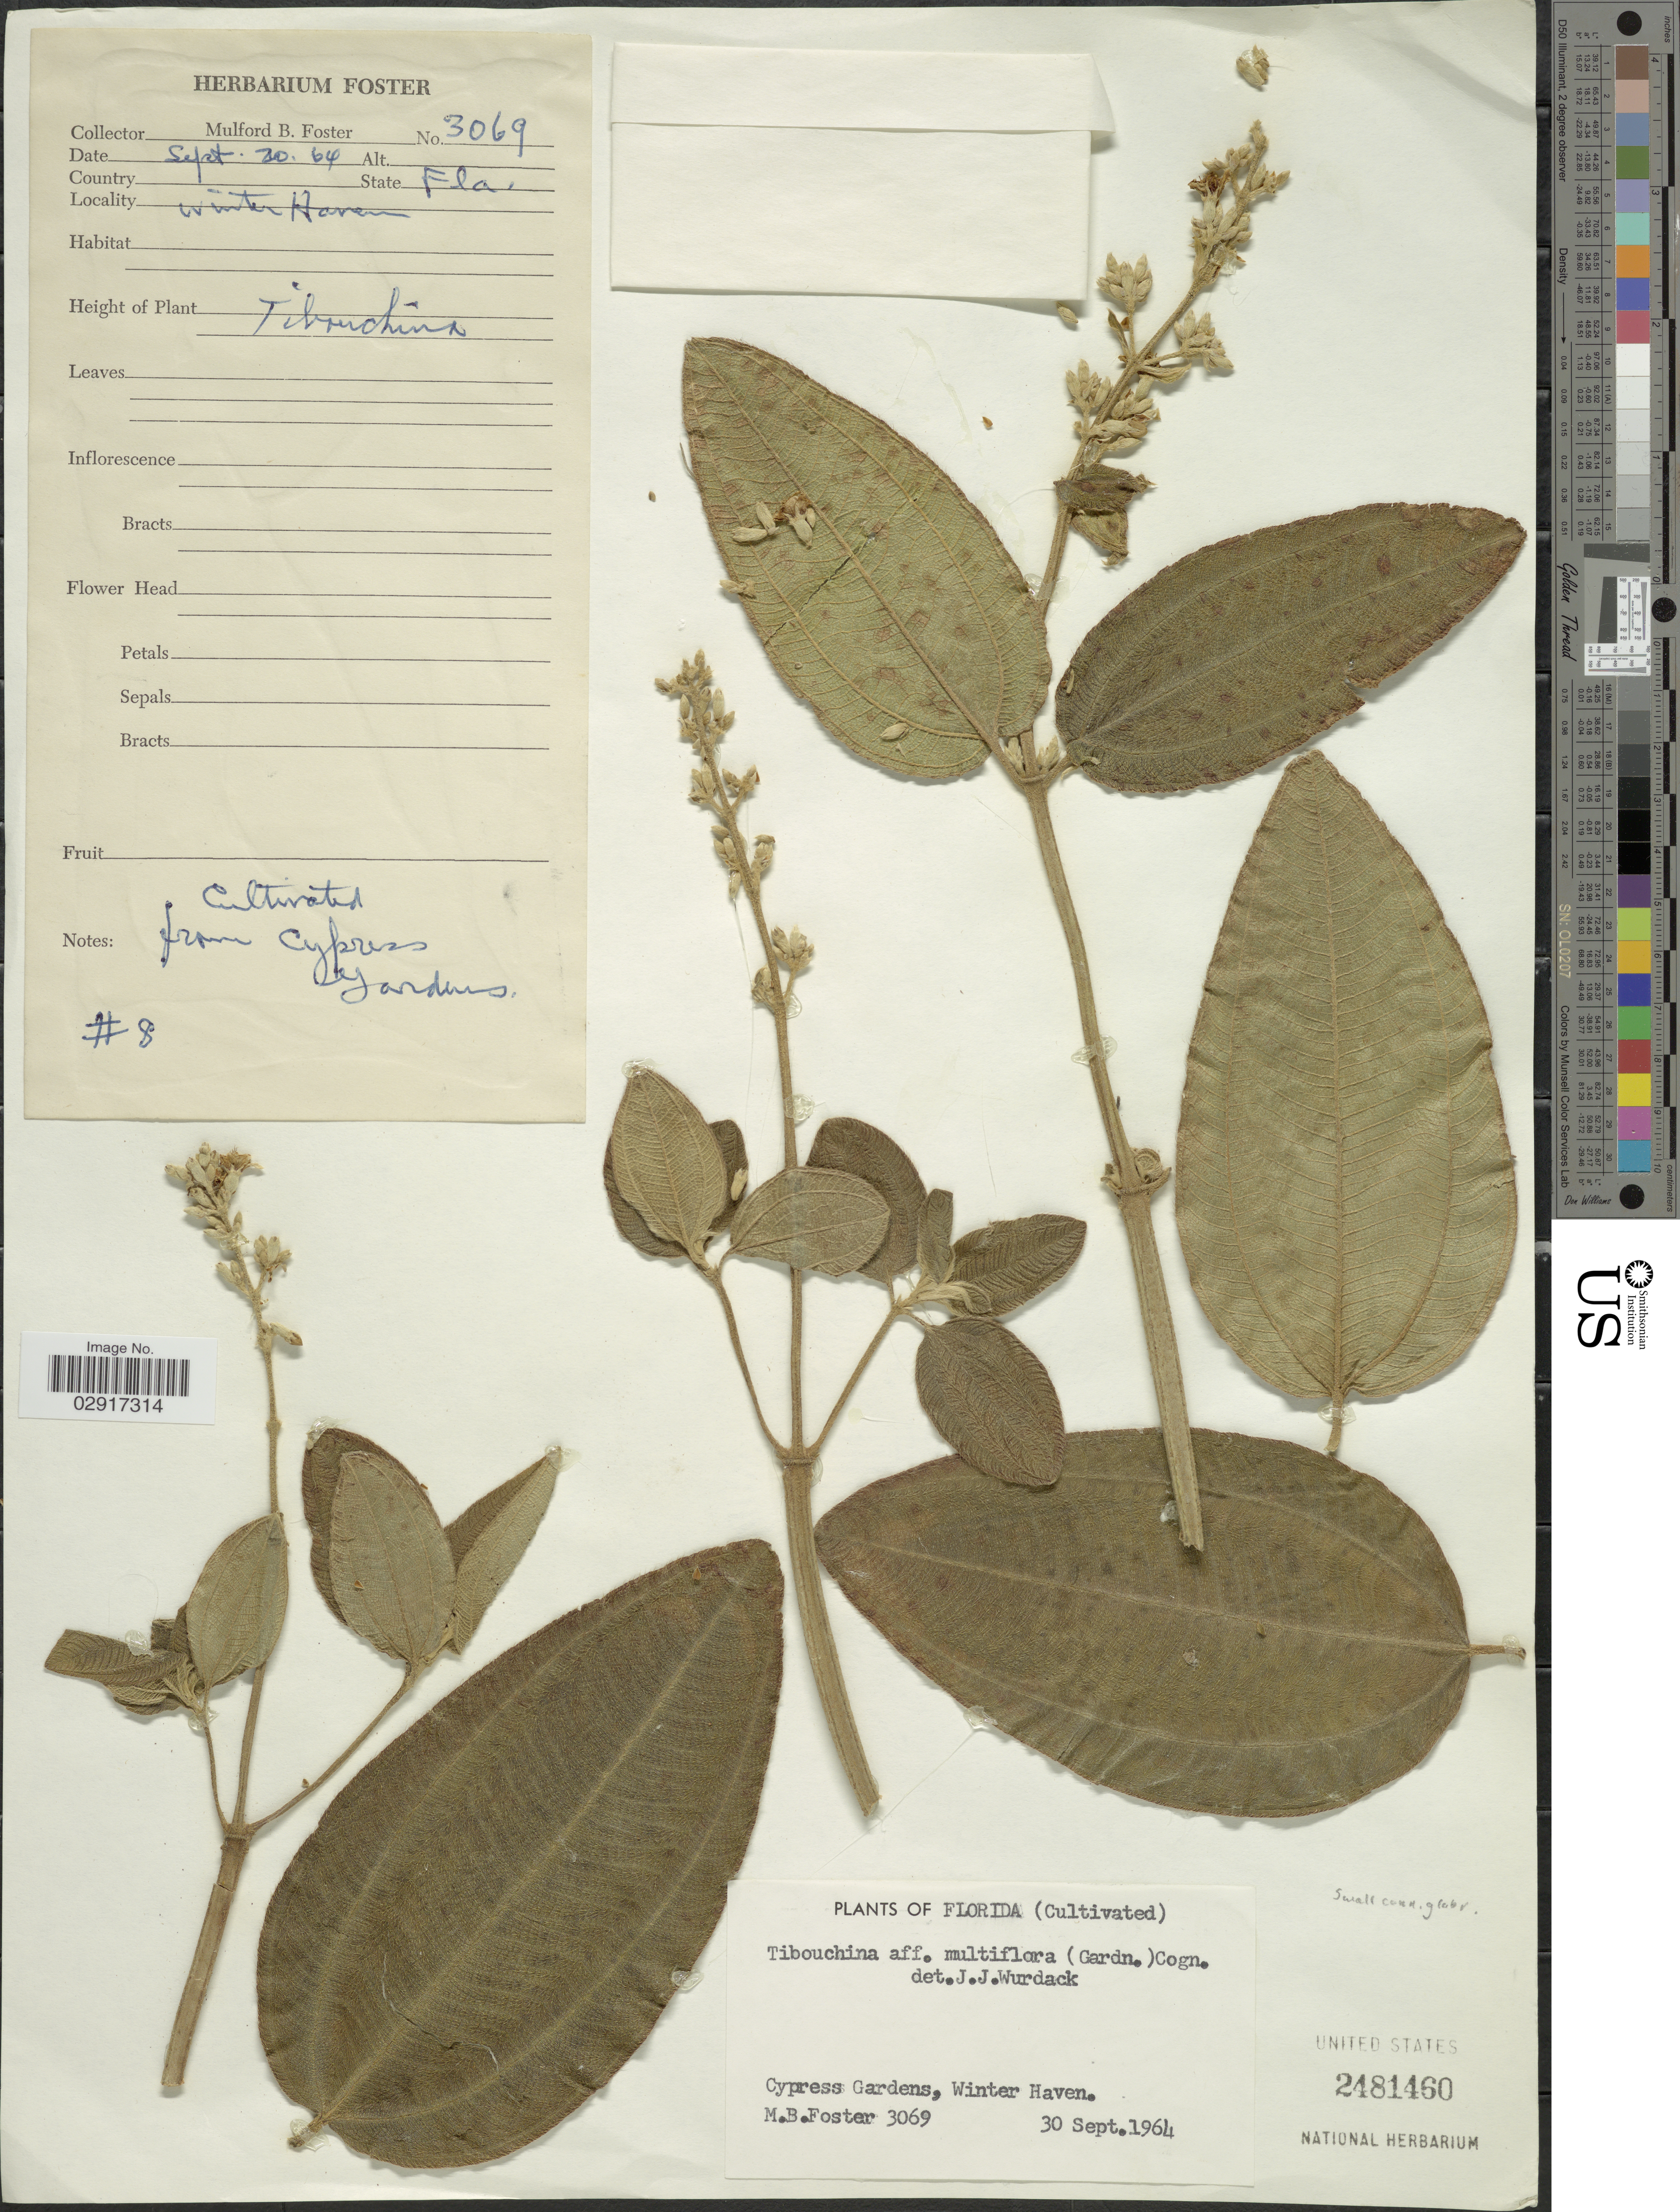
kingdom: Plantae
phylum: Tracheophyta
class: Magnoliopsida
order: Myrtales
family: Melastomataceae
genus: Pleroma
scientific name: Pleroma heteromallum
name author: (D. Don) D. Don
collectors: M. B. Foster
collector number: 3069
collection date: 1964-09-30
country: United States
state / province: Florida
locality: Cypress Gardens, Winter Haven.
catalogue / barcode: US 2481460